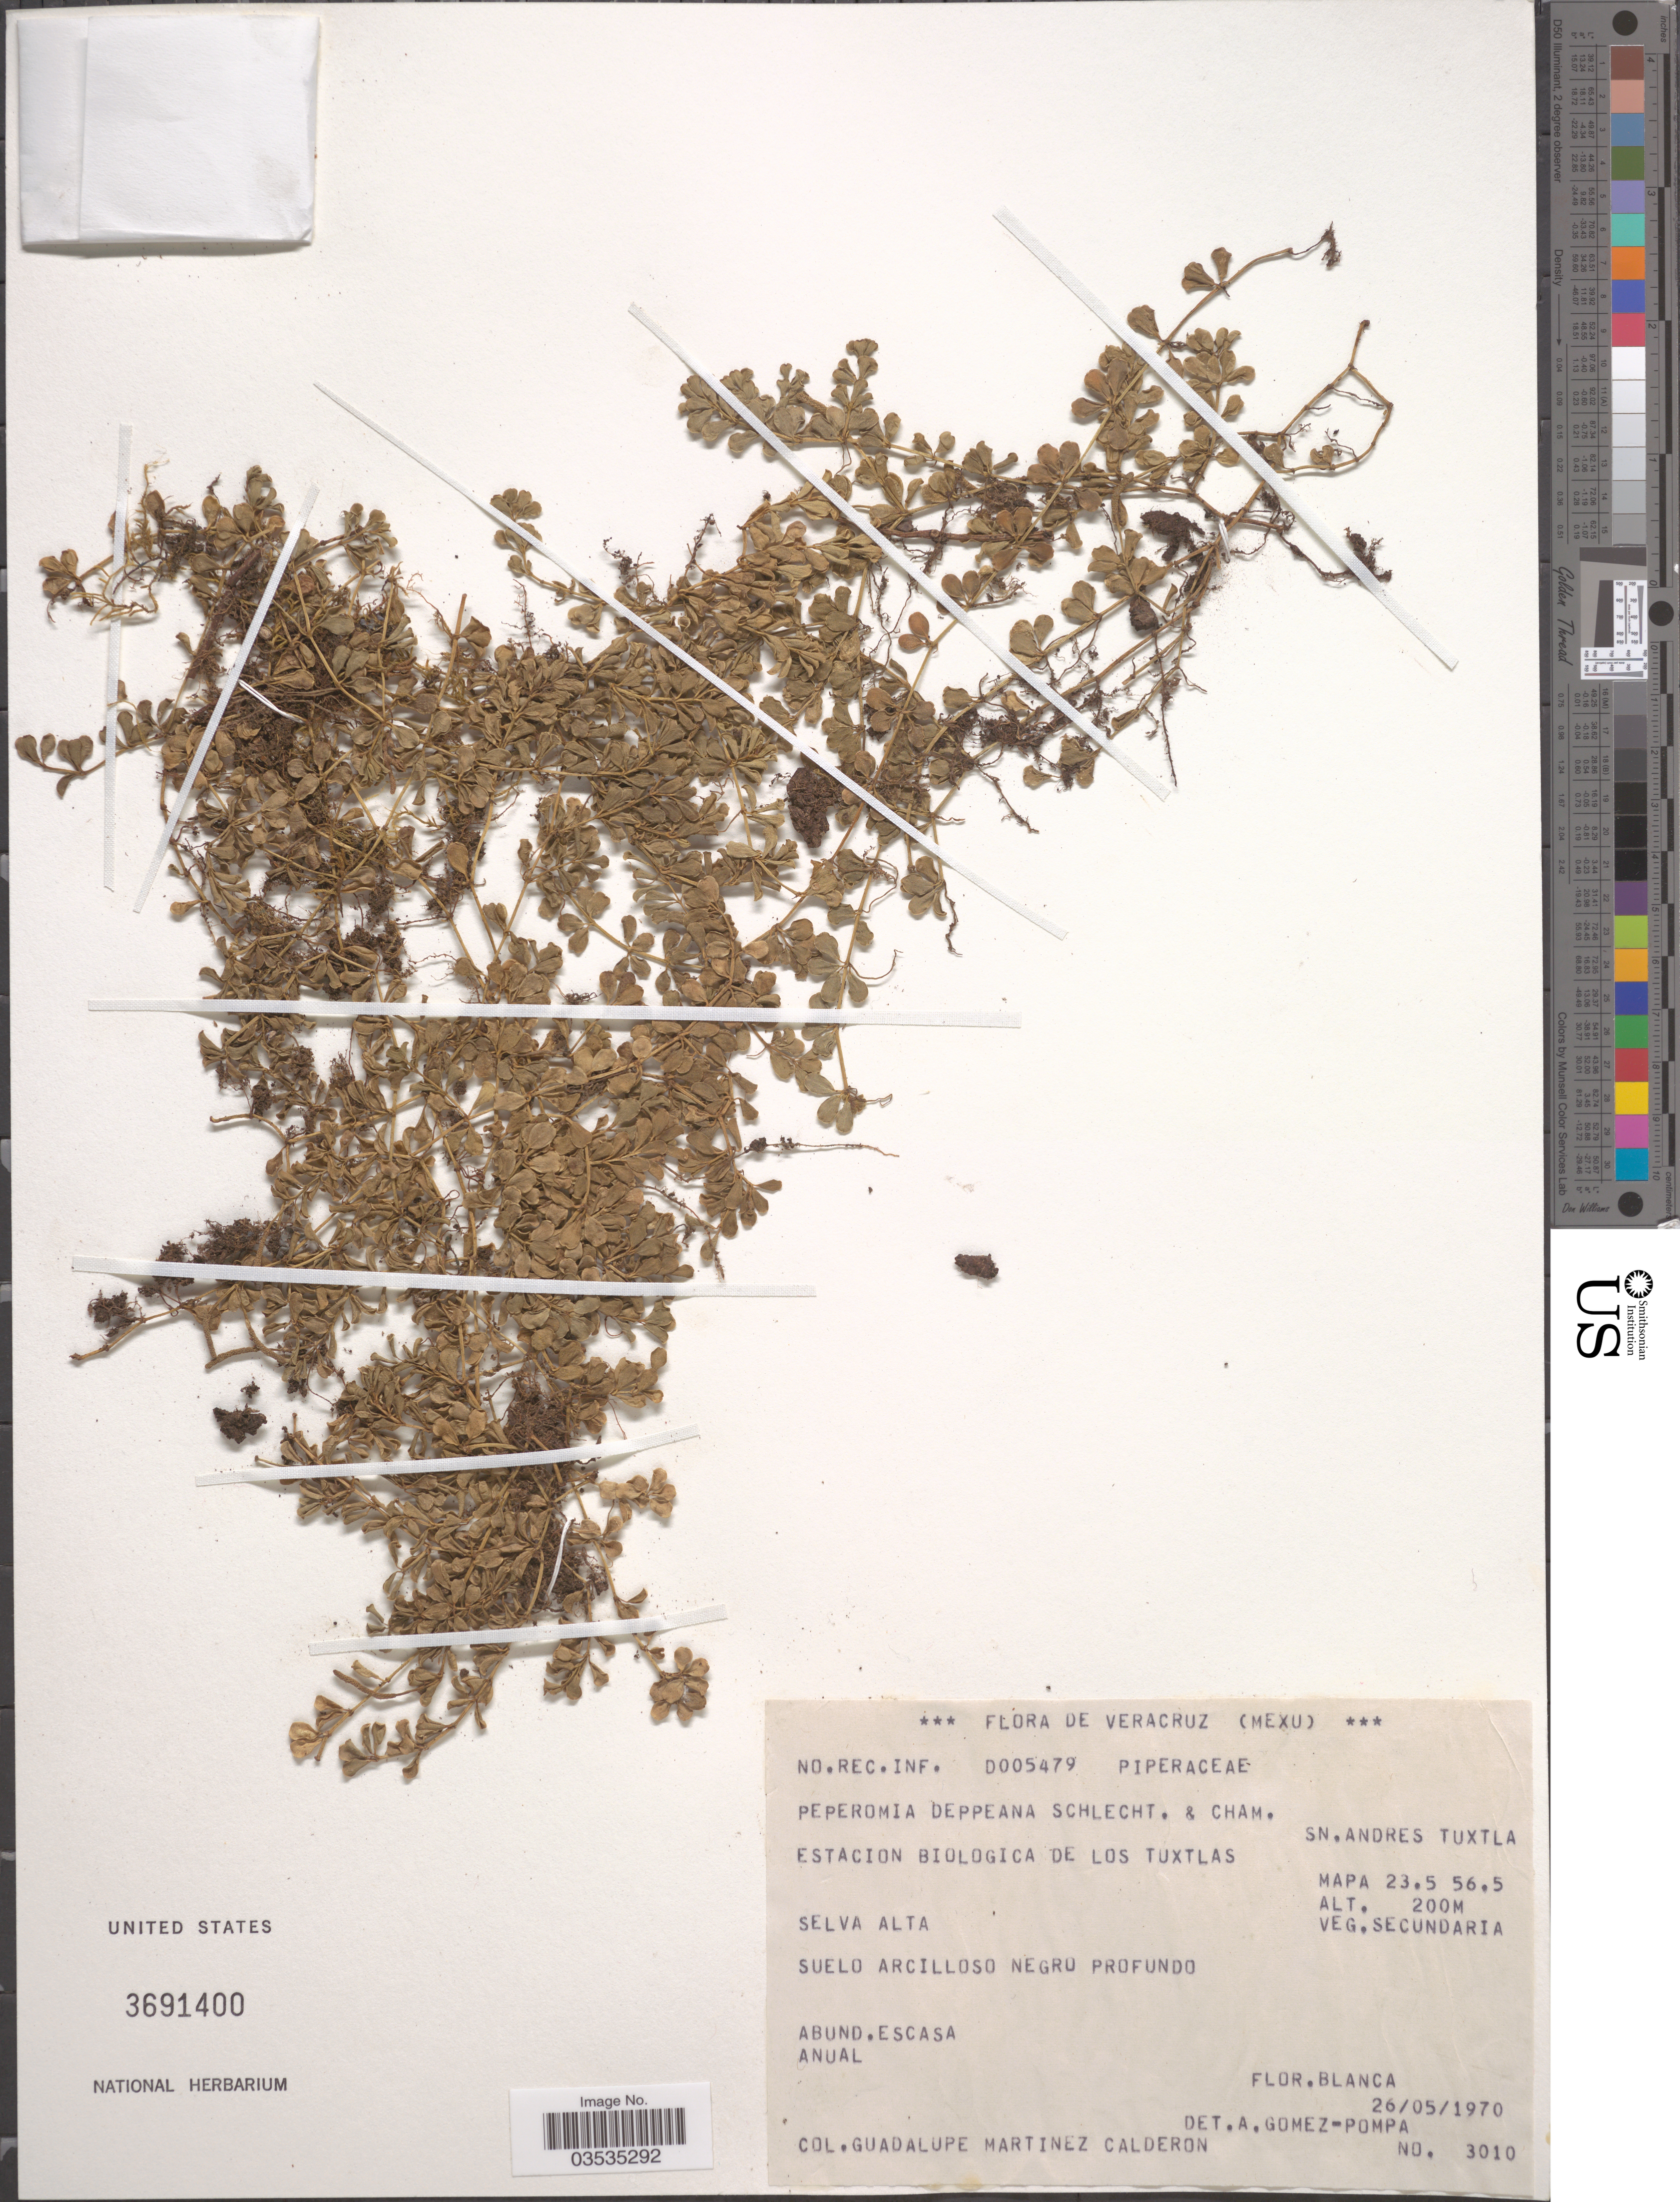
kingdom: Plantae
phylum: Tracheophyta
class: Magnoliopsida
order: Piperales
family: Piperaceae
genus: Peperomia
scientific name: Peperomia deppeana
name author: Schltdl. & Cham.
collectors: G. Martinez-C.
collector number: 3010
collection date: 1970-05-26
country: Mexico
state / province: Veracruz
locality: Veracuz. Estacion Biologica de los Tuxtlas. Sn. Andres Tuxtla. MAPA 23.5 56.5.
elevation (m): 200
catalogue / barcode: US 3691400